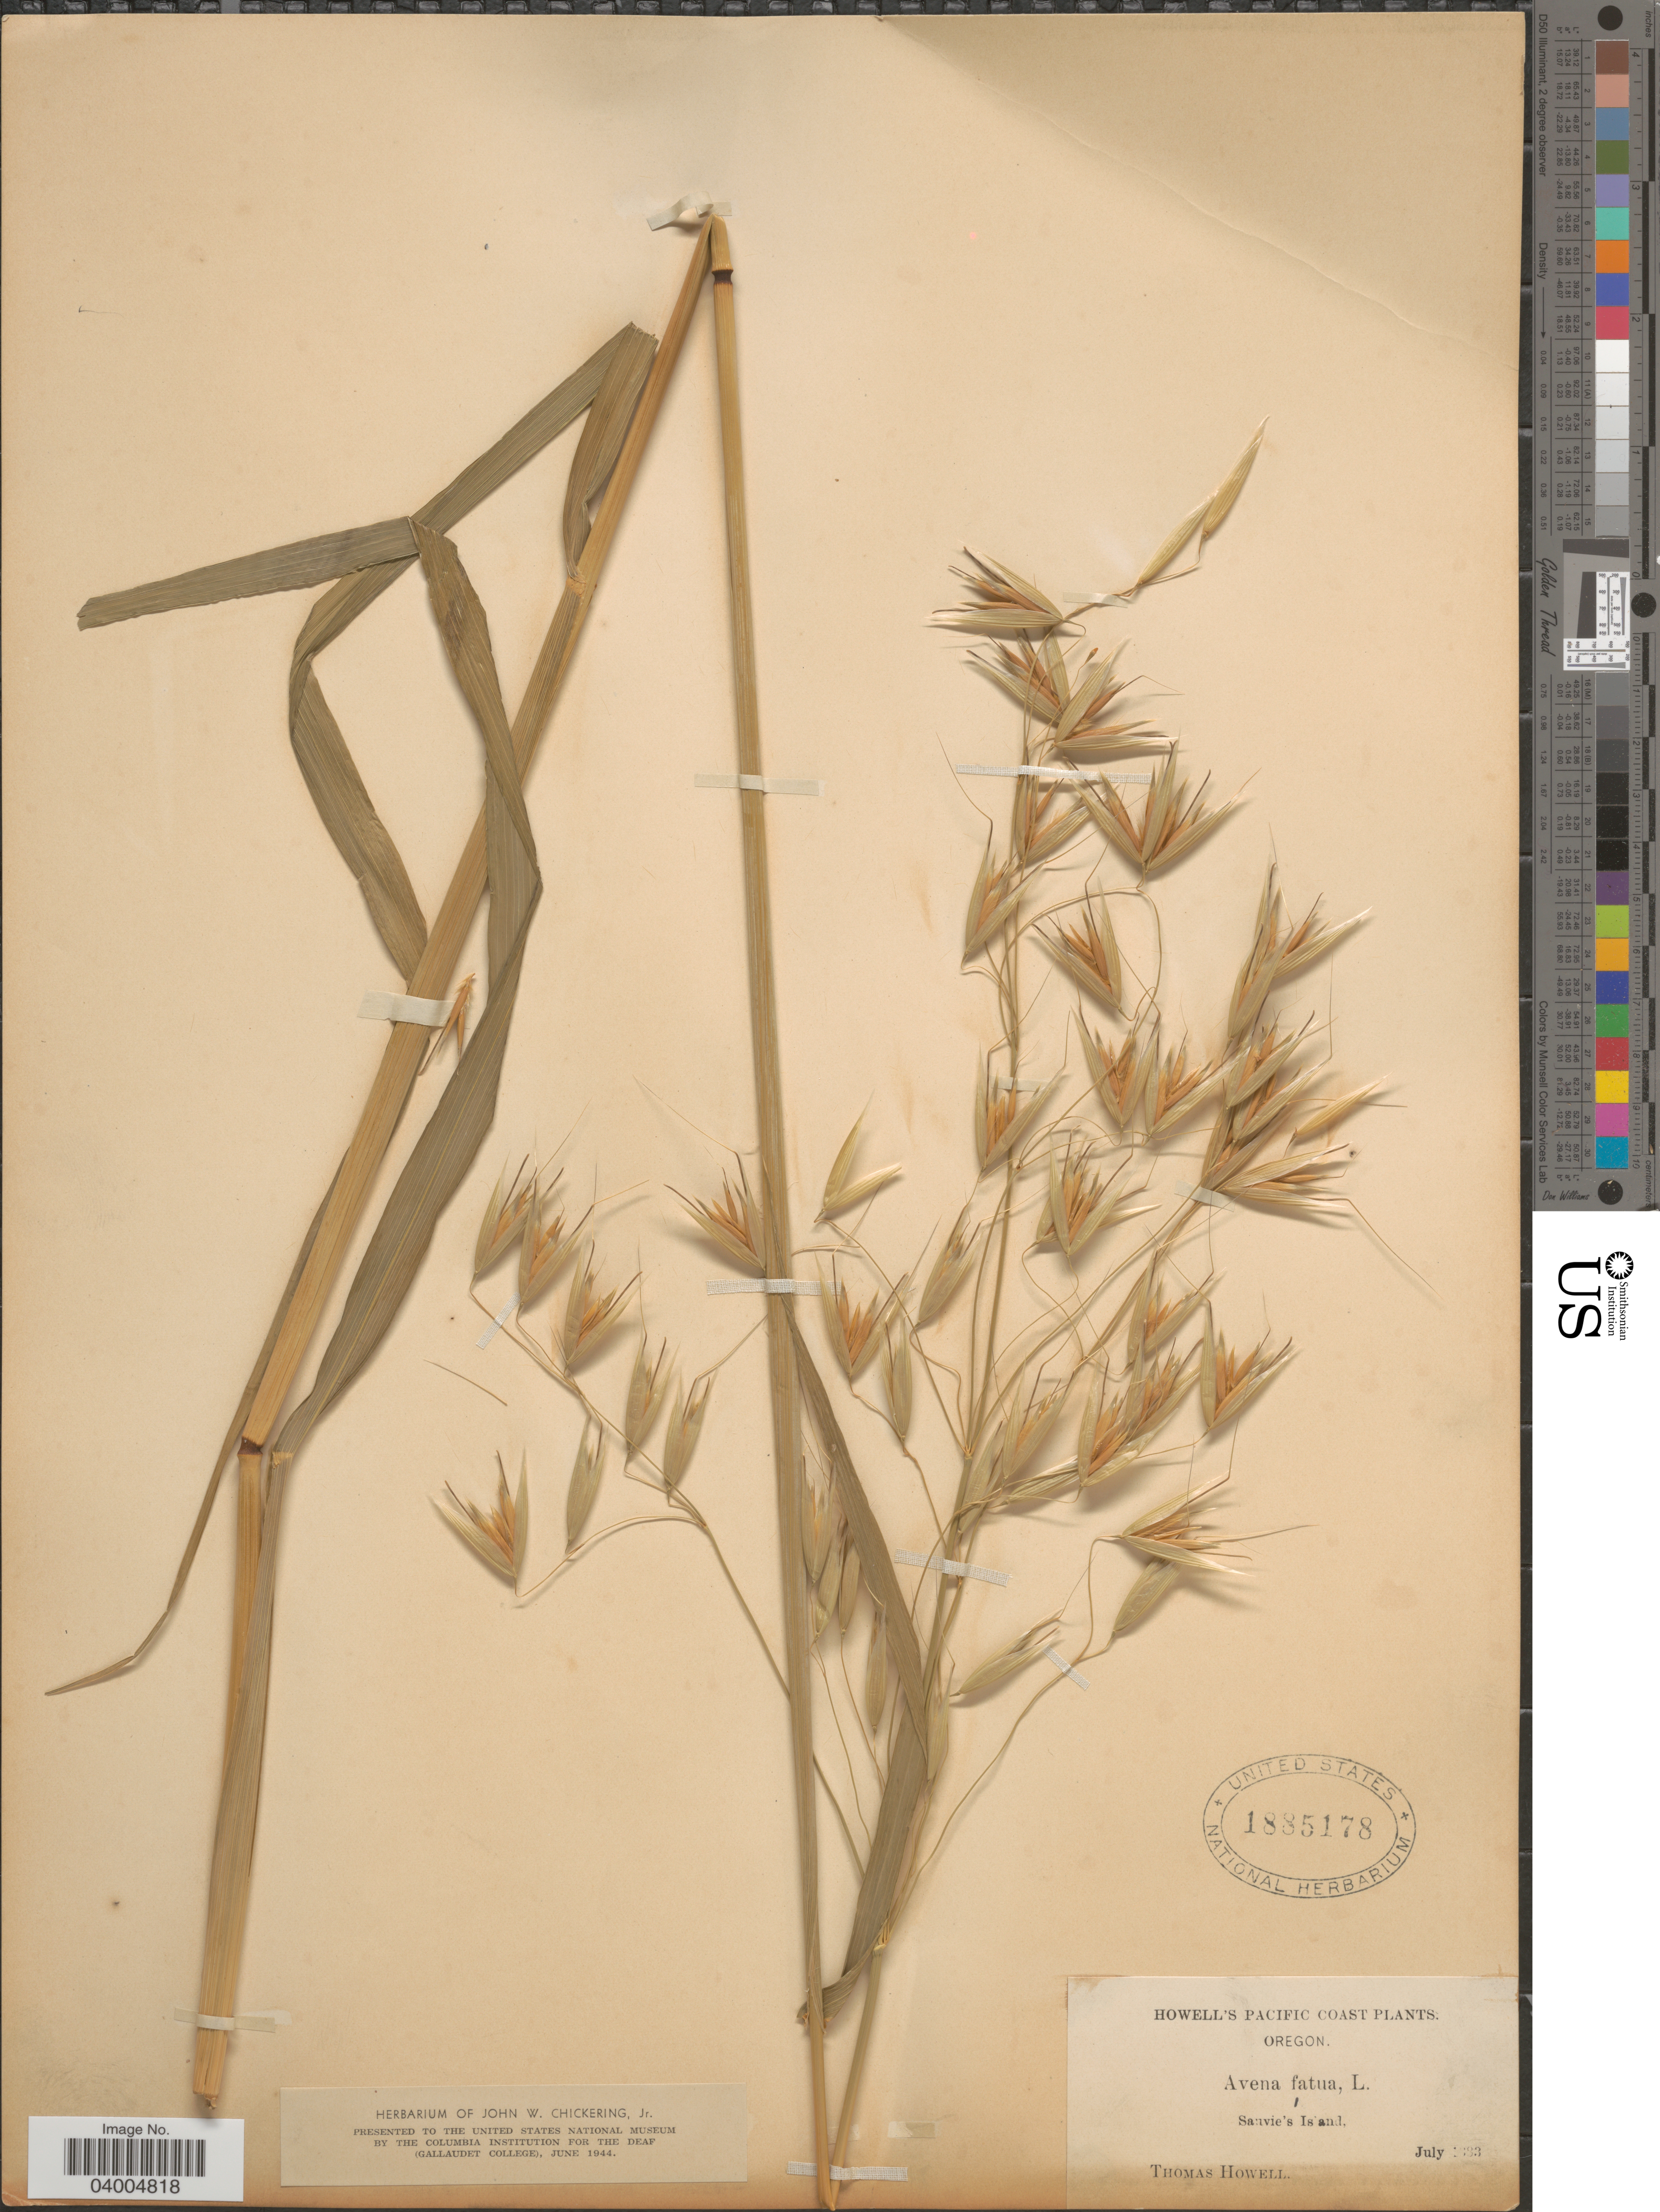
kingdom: Plantae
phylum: Tracheophyta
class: Liliopsida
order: Poales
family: Poaceae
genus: Avena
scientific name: Avena fatua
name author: L.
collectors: T. Howell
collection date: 1883-07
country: United States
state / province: Oregon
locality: Pacific Coast. Sauvie's Island.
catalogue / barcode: US 1885178